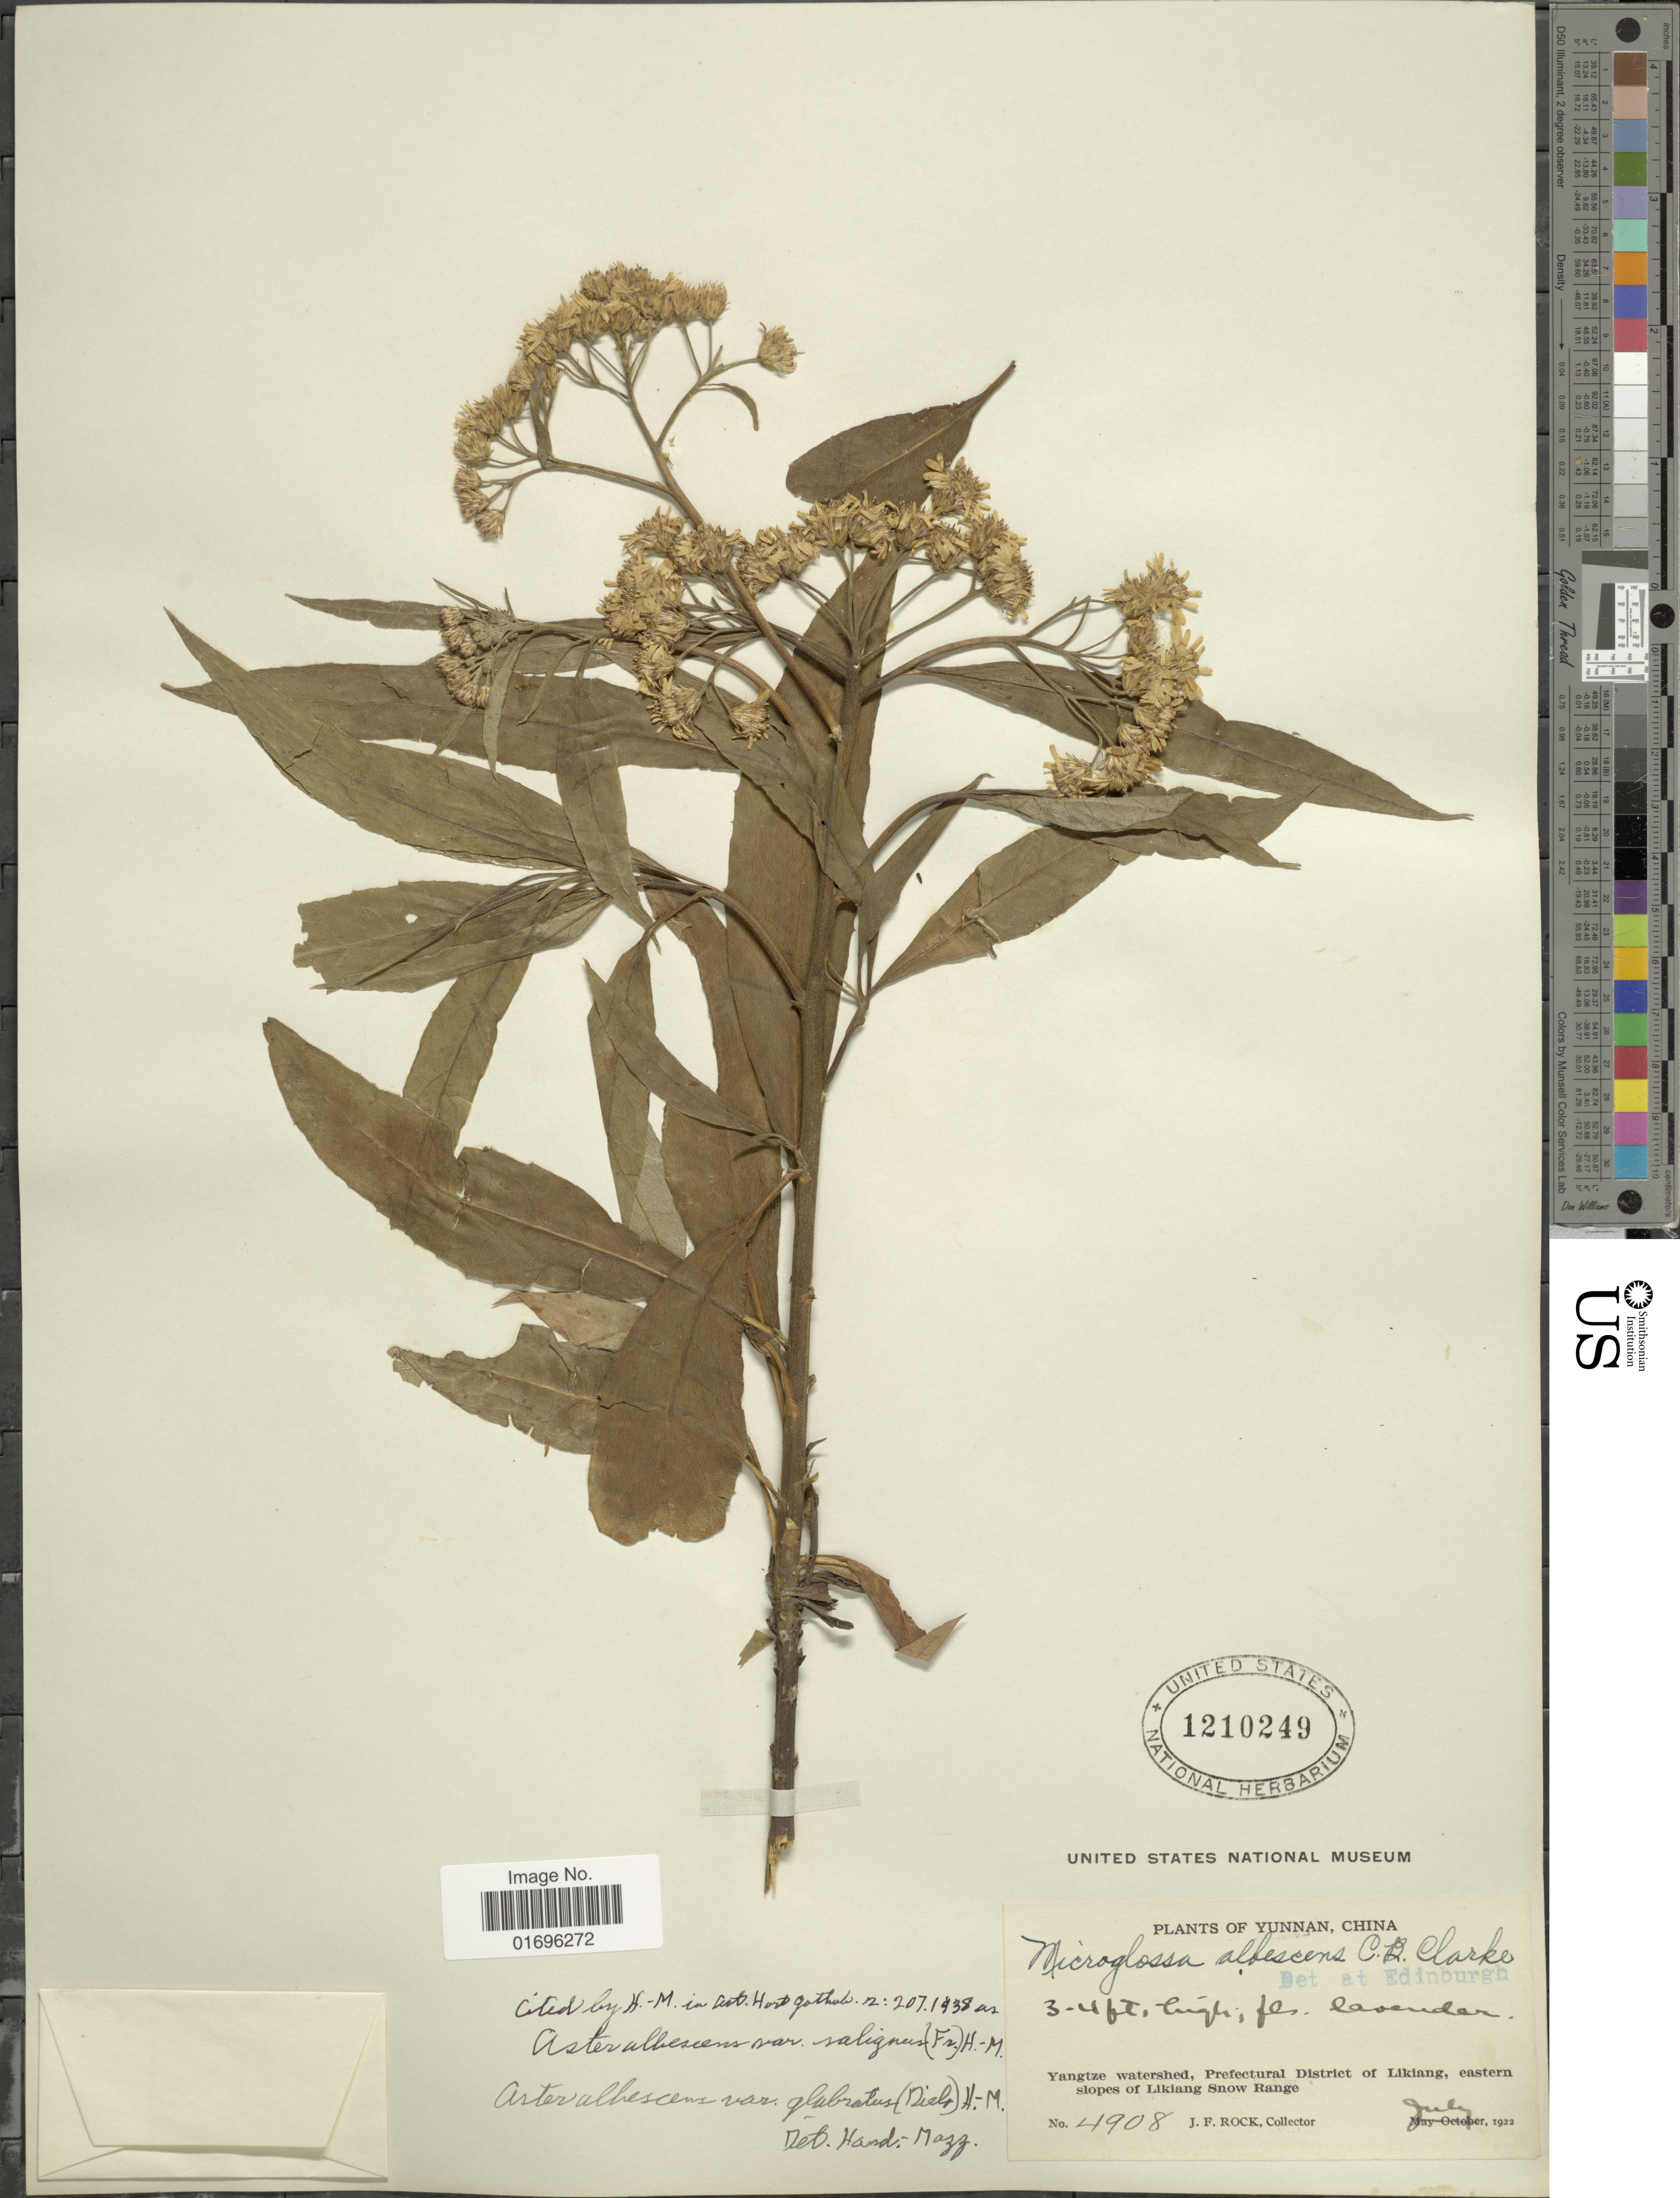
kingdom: Plantae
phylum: Tracheophyta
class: Magnoliopsida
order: Asterales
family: Asteraceae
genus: Aster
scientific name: Aster albescens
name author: Wall.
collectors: J. Rock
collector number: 4908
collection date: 1922-07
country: China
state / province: Yunnan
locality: Yangtze watershed, Prefectural District of Likiang, eastern slopes of Likiang Snow Range.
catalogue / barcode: US 1210249